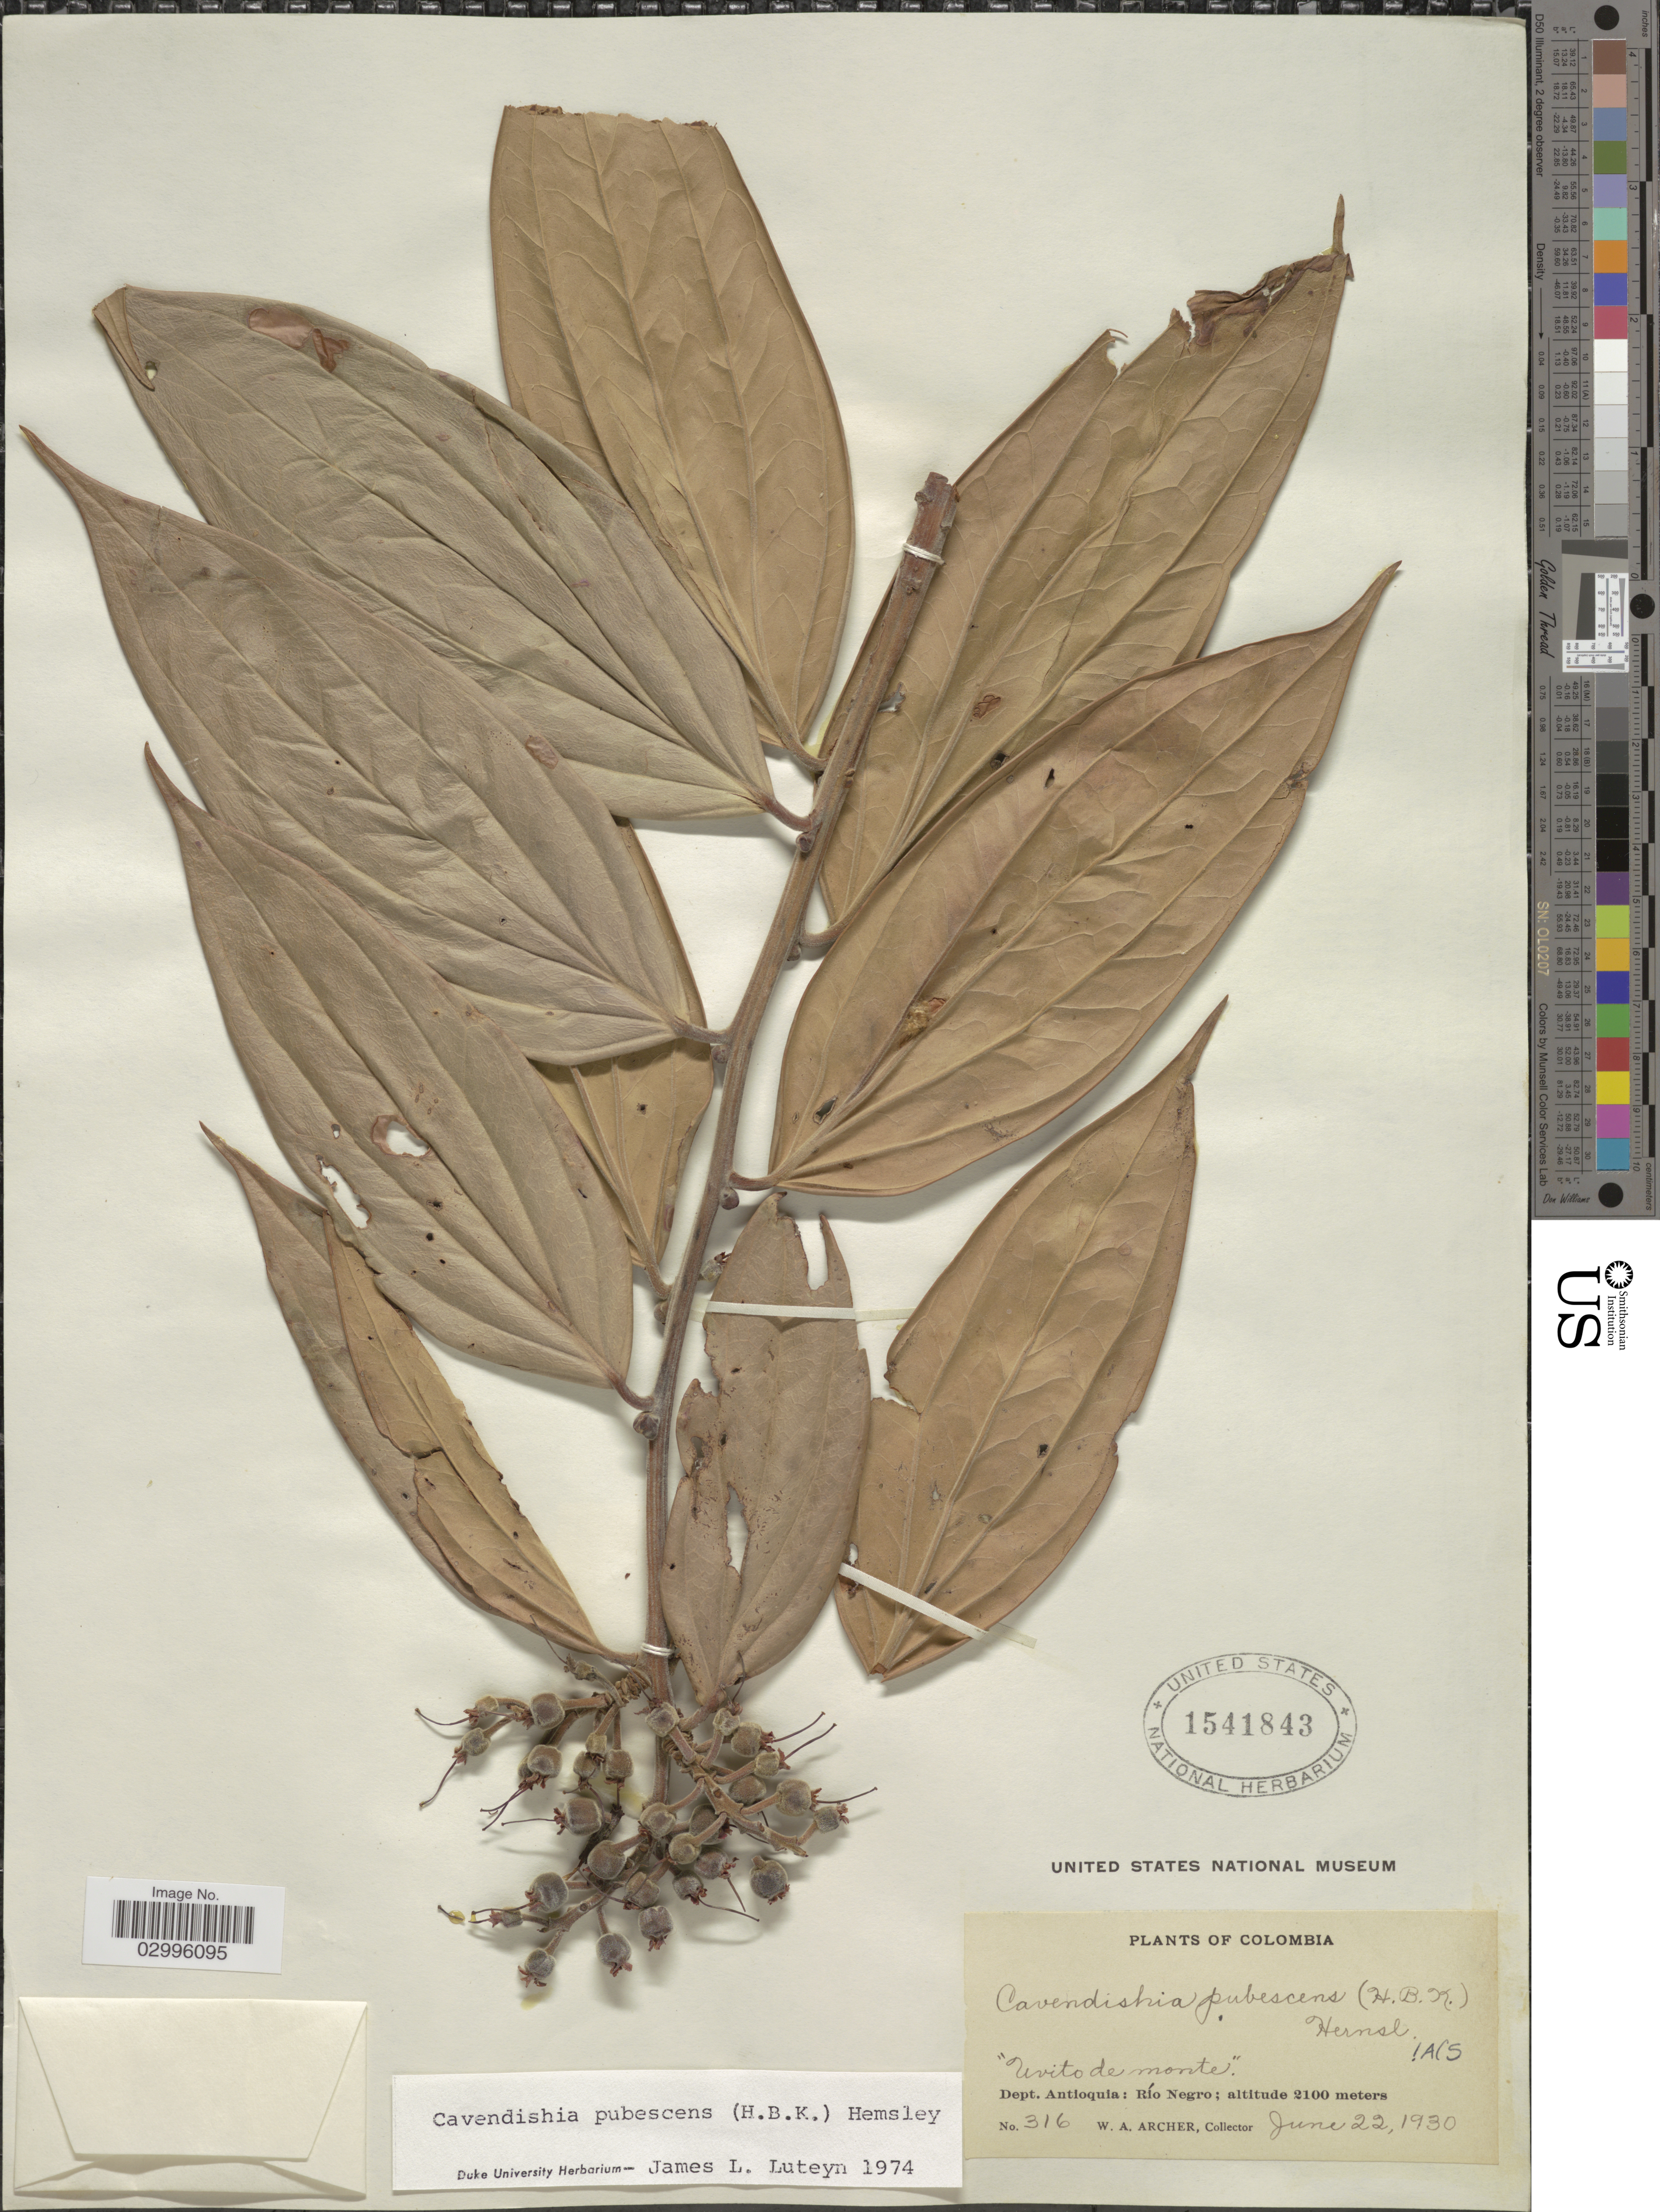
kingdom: Plantae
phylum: Tracheophyta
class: Magnoliopsida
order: Ericales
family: Ericaceae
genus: Cavendishia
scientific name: Cavendishia pubescens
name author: (Kunth) Hemsl.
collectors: W. Archer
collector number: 316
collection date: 1930-06-22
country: Colombia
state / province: Antioquia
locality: Dept. Antioquia: Río Negro.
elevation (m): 2100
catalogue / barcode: US 1541843